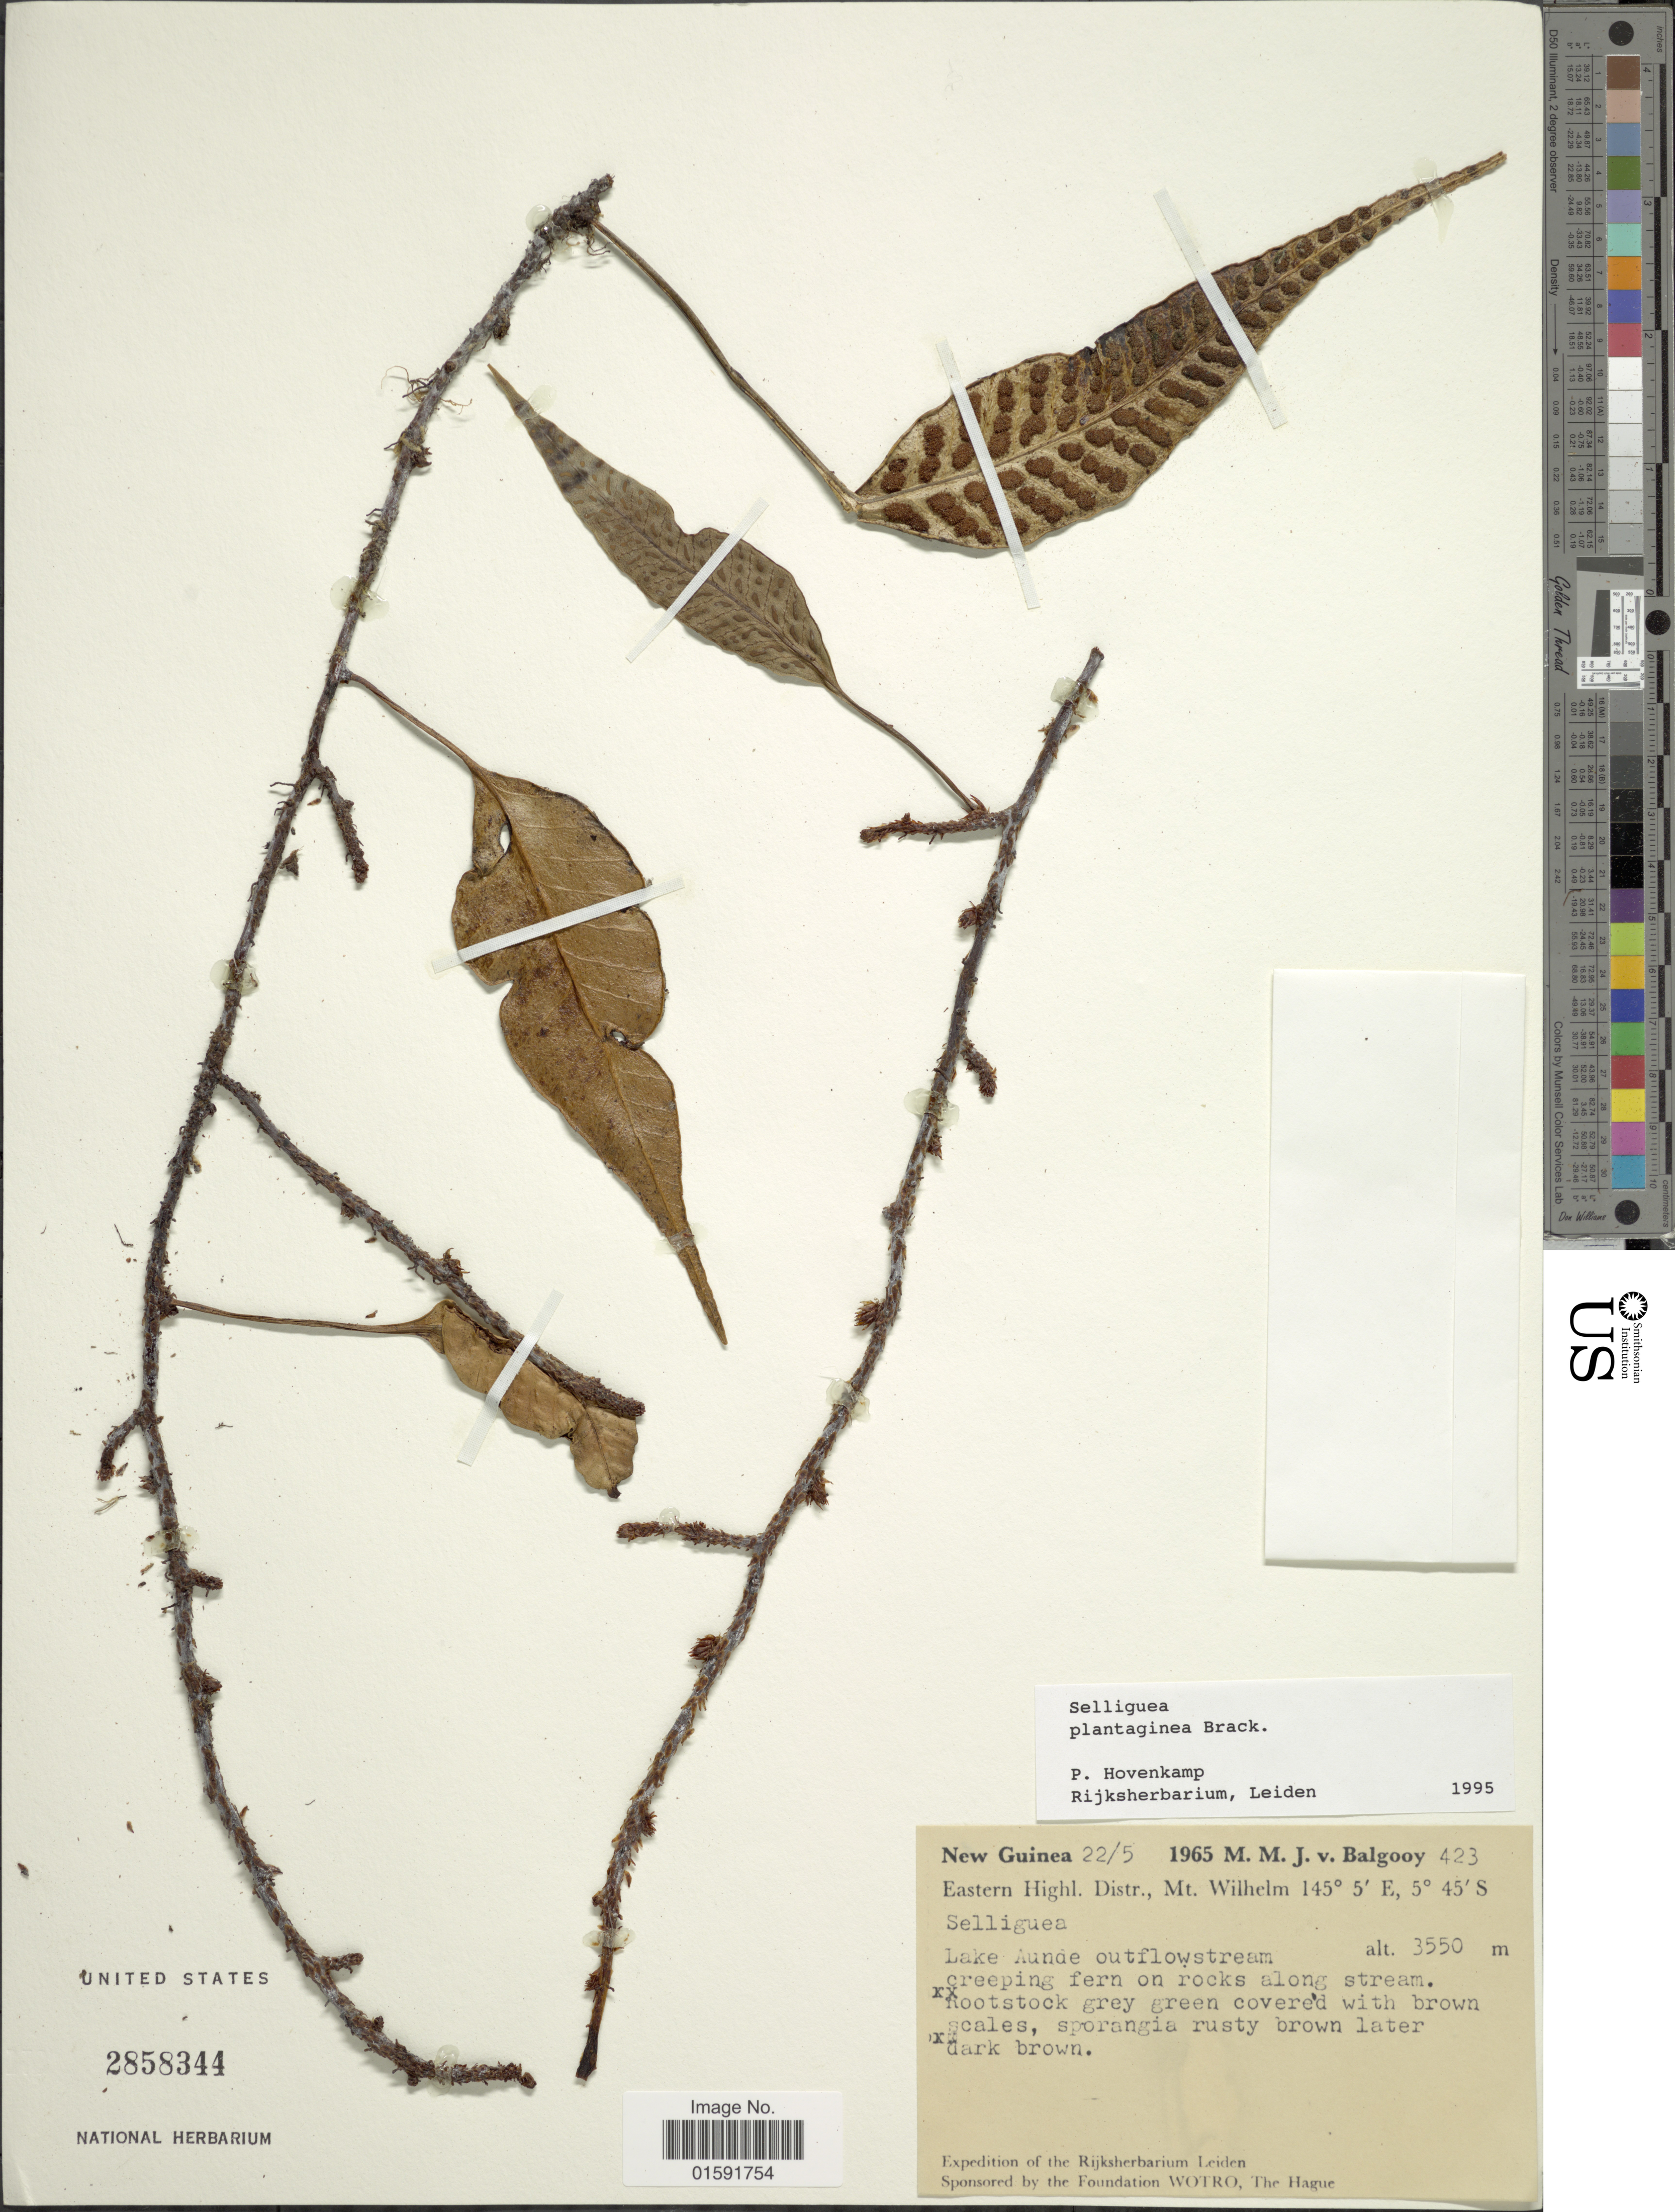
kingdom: Plantae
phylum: Tracheophyta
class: Polypodiopsida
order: Polypodiales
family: Polypodiaceae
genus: Selliguea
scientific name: Selliguea plantaginea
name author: Brack. in Wilkes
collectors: M. M. van Balgooy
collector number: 423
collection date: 1965-05-22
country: Papua New Guinea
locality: Eastern Highlands Distr., Mt. Wilhelm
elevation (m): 3550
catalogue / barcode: US 2858344